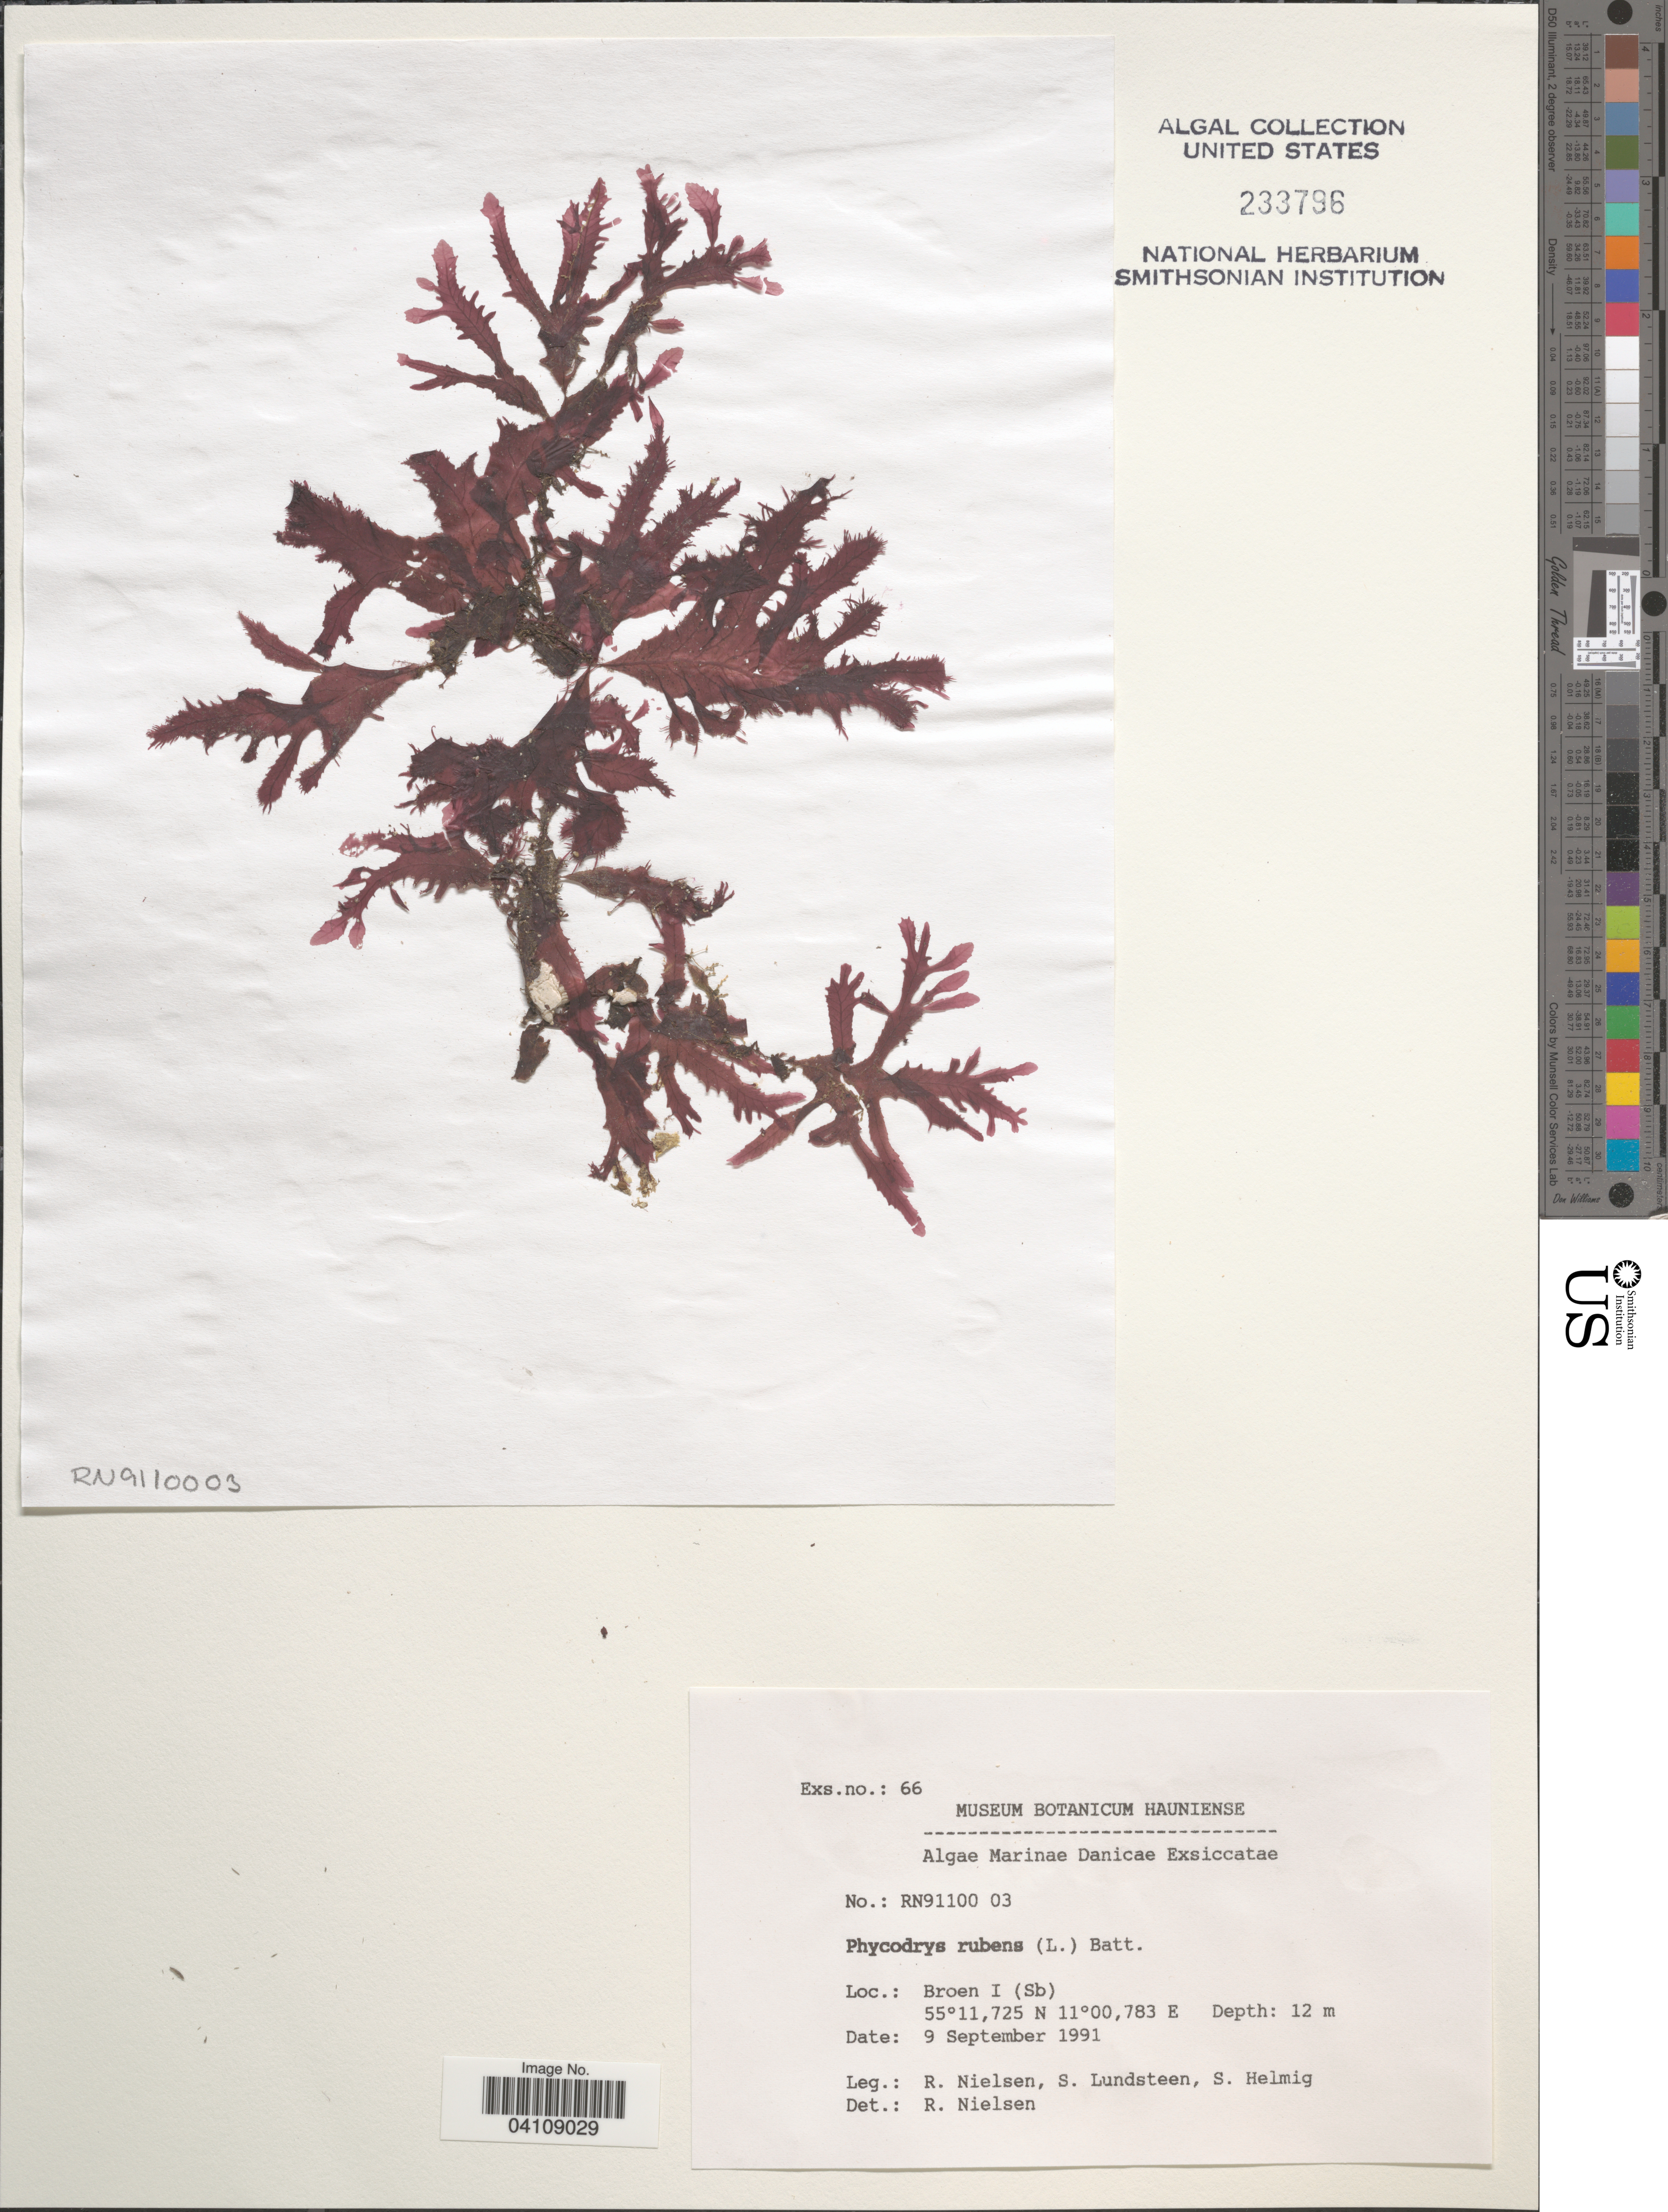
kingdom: Plantae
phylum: Rhodophyta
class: Florideophyceae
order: Ceramiales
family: Delesseriaceae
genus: Phycodrys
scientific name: Phycodrys rubens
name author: (L.) Batters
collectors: R. Nielsen, S. Lundsteen & S. Helmig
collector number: RN91100 03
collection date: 1991-09-09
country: Denmark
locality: Danicae. Broen I (Sb).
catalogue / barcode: US 233796